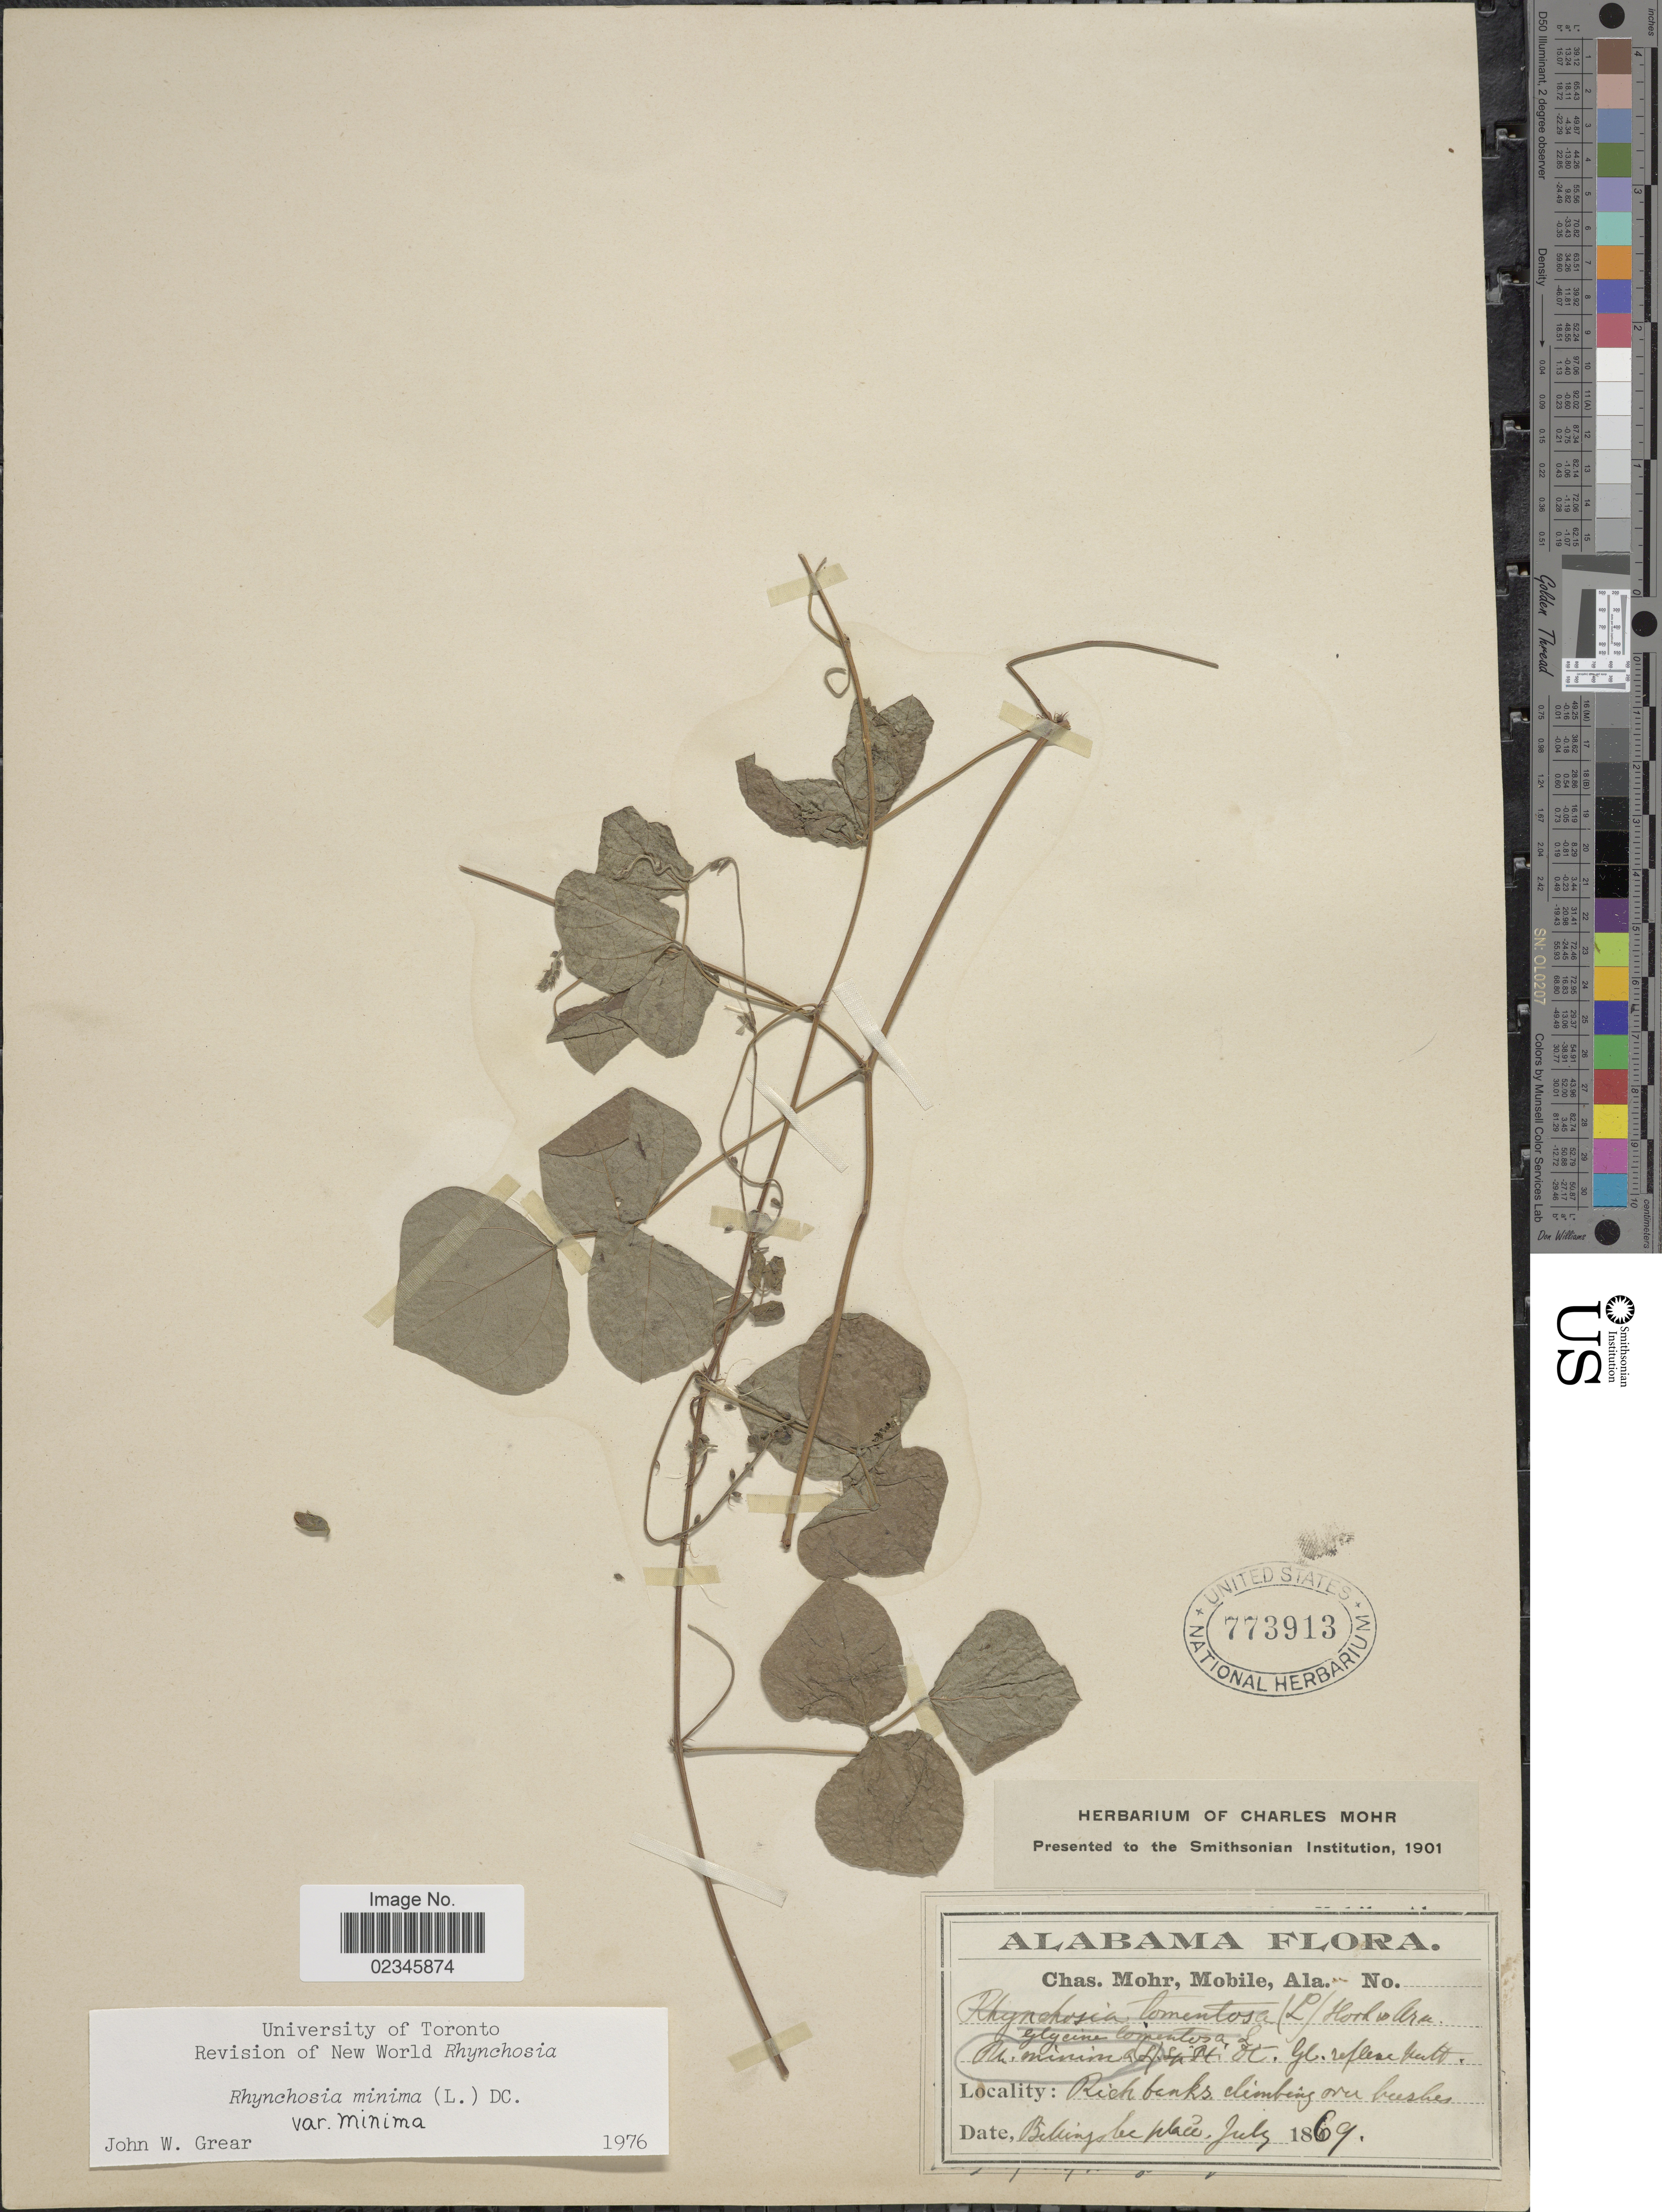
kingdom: Plantae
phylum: Tracheophyta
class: Magnoliopsida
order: Fabales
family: Fabaceae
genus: Rhynchosia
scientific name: Rhynchosia minima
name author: (L.) DC.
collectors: Mohr, C. T. (herbarium)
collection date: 1869-07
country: United States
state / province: Alabama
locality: Billingslee place.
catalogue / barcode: US 773913